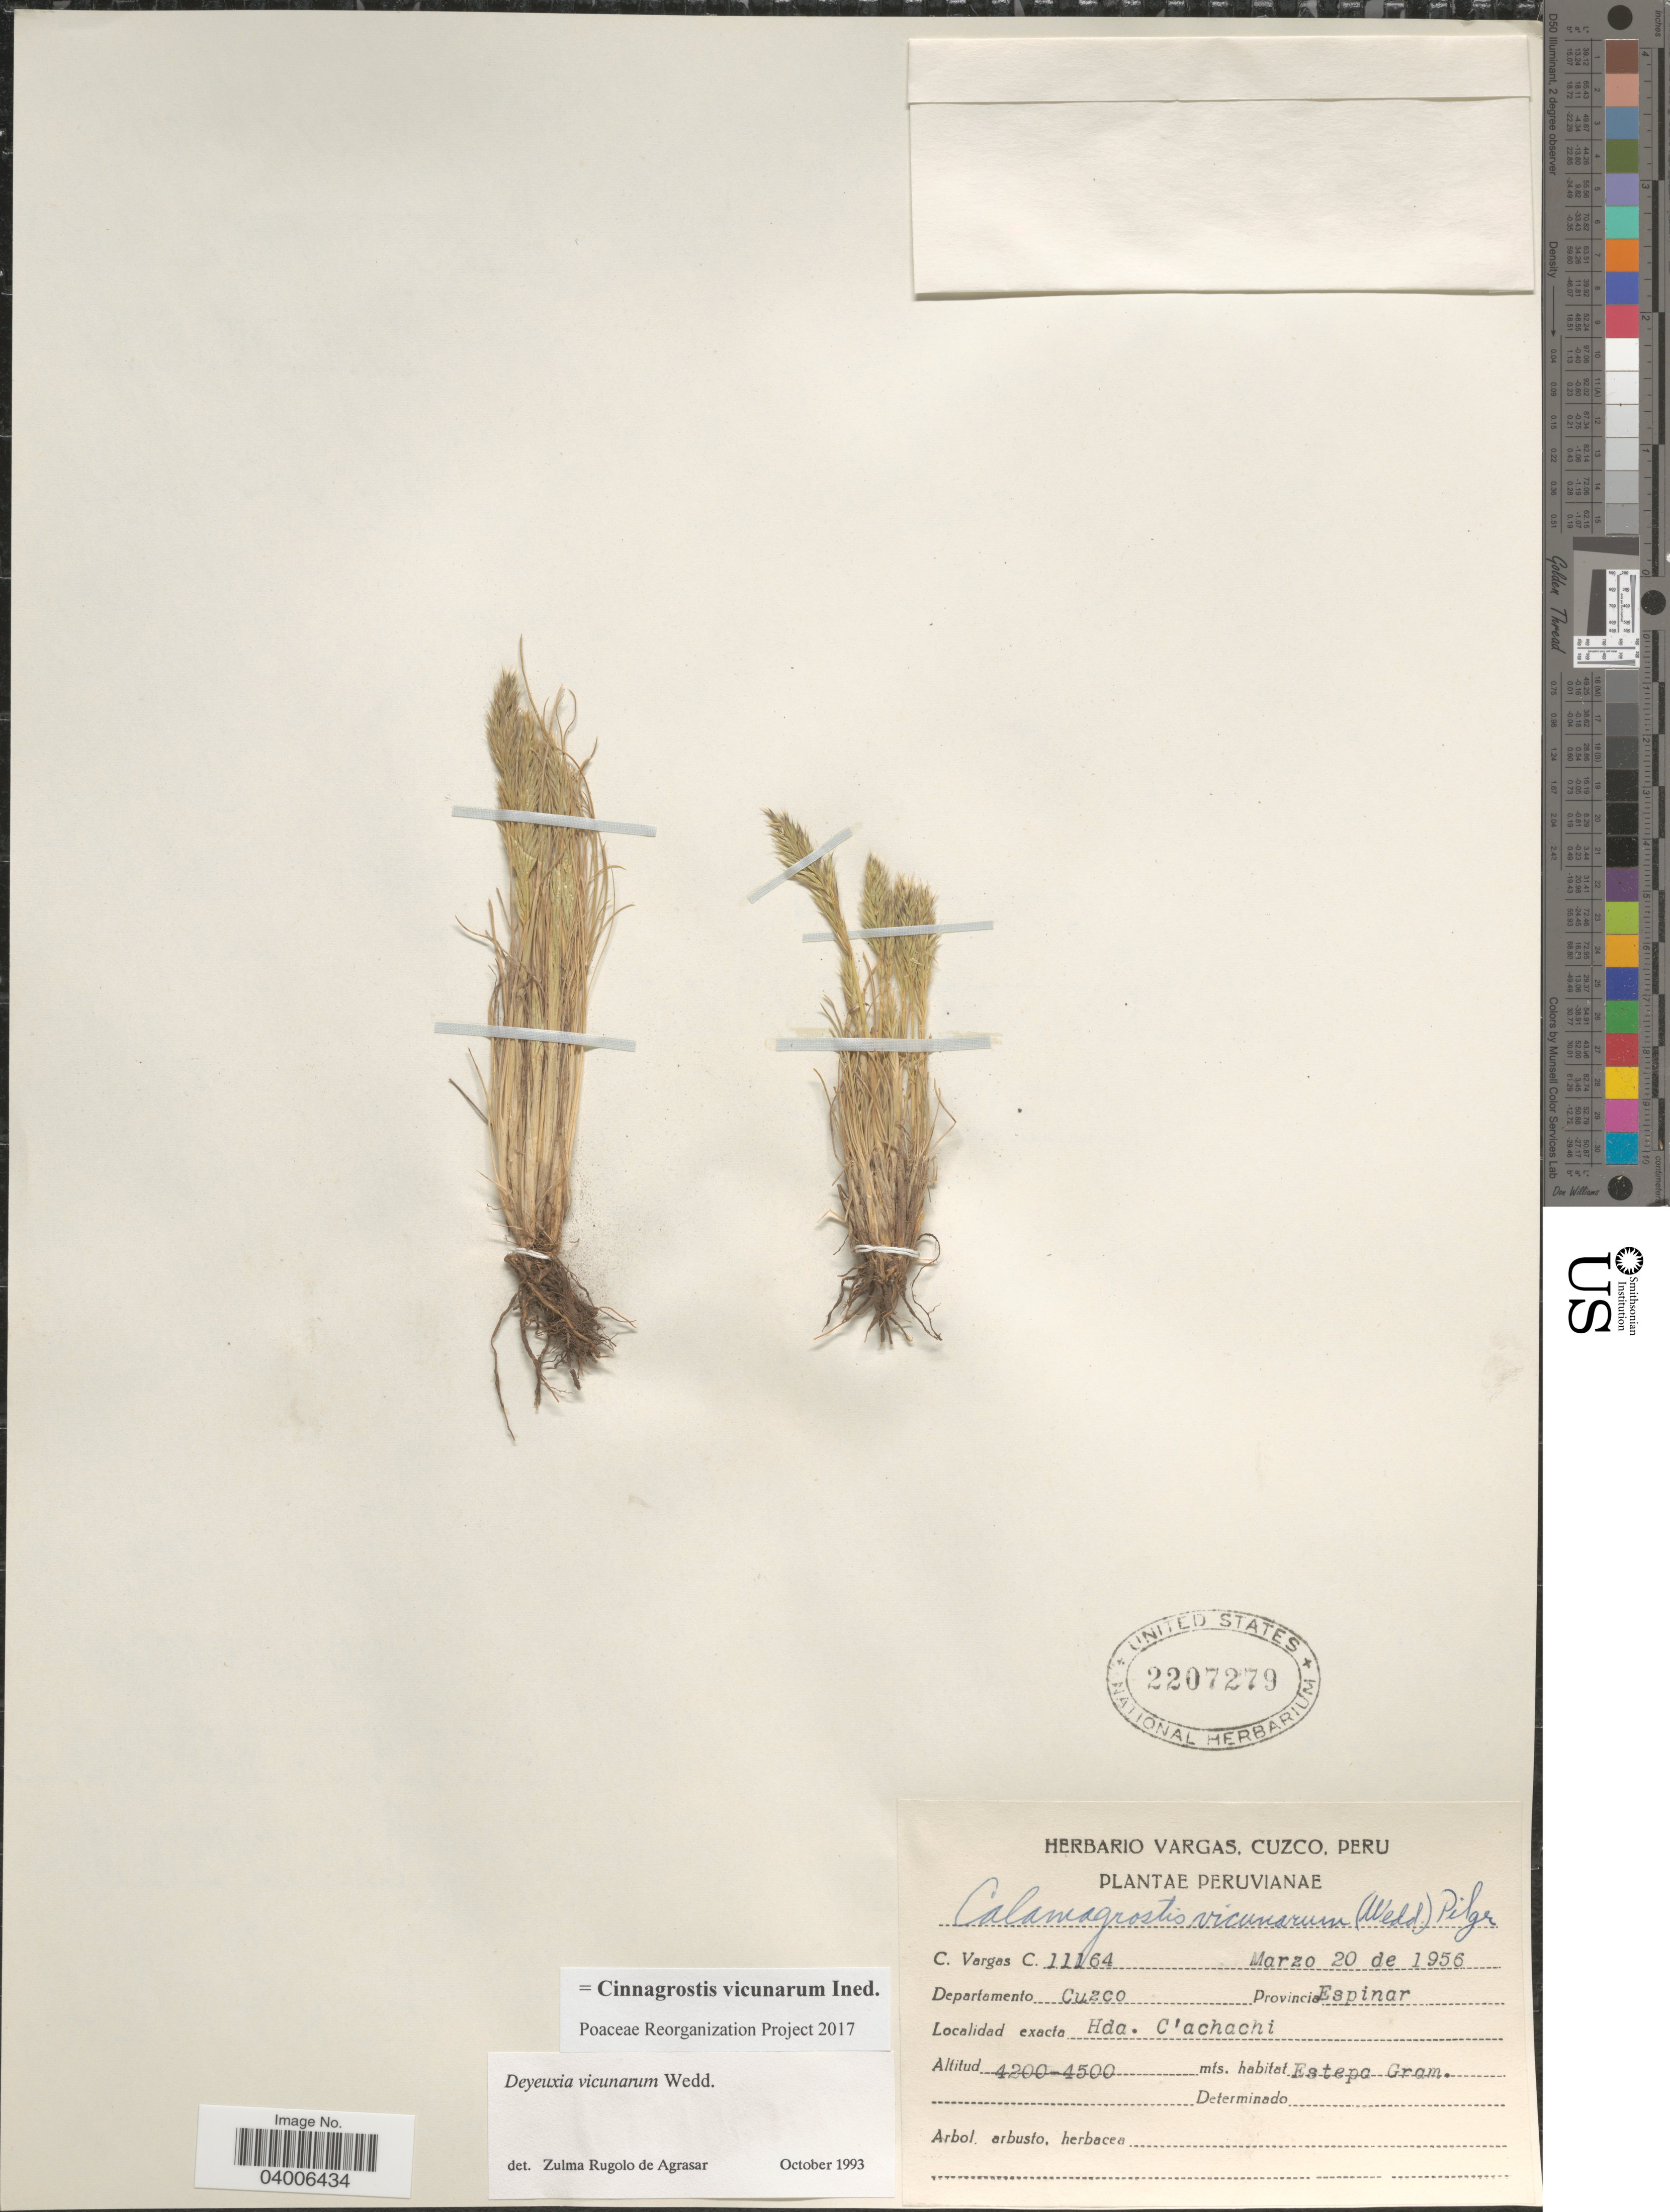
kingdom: Plantae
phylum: Tracheophyta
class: Liliopsida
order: Poales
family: Poaceae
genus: Cinnagrostis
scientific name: Cinnagrostis vicunarum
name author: (Wedd.) P.M. Peterson et al.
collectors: C. Vargas Calderón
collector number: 11164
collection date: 1956-03-20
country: Peru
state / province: Cusco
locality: Departamento Cuzco. Provincia Espinar. Hda. C' achachi.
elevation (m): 4200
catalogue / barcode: US 2207279